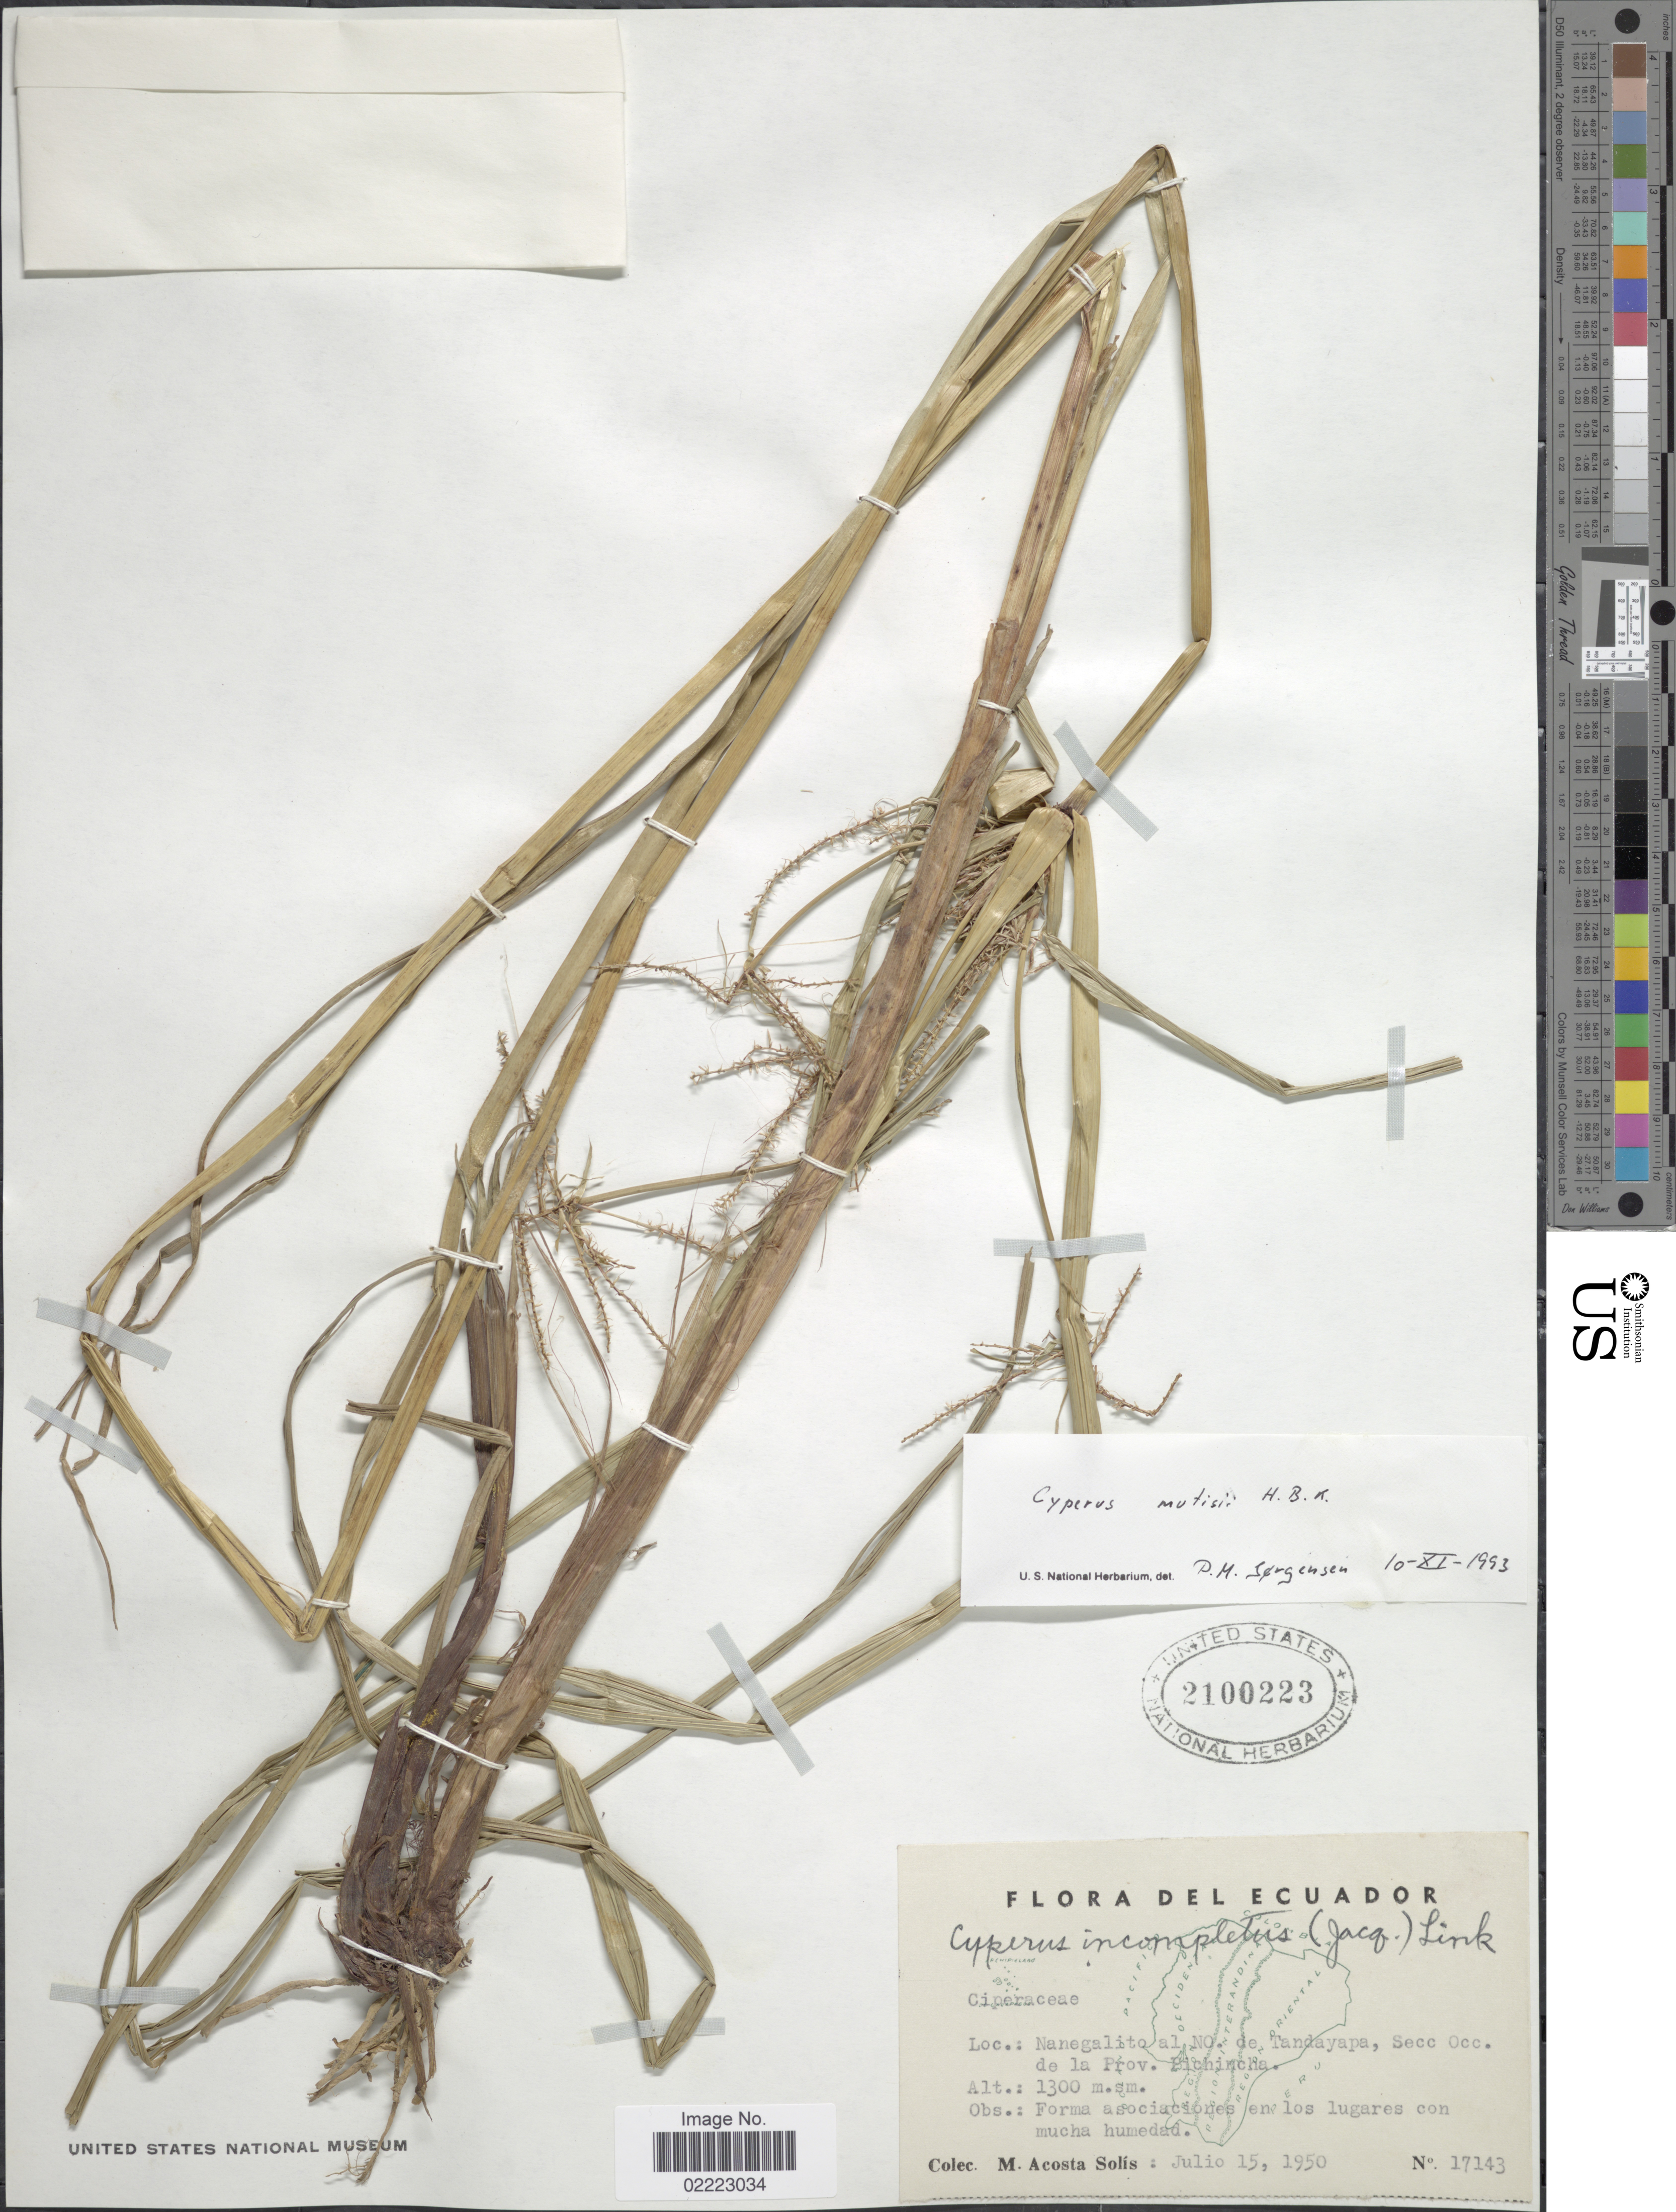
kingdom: Plantae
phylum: Tracheophyta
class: Liliopsida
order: Poales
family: Cyperaceae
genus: Cyperus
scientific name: Cyperus mutisii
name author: (Kunth) Andersson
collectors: M. Acosta Solis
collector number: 17143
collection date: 1950-07-15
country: Ecuador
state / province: Pichincha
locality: Nanegalito al NO. de Tandayapa, Secc Occ. de la Prov. Pichincha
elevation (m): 1300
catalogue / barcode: US 2100223